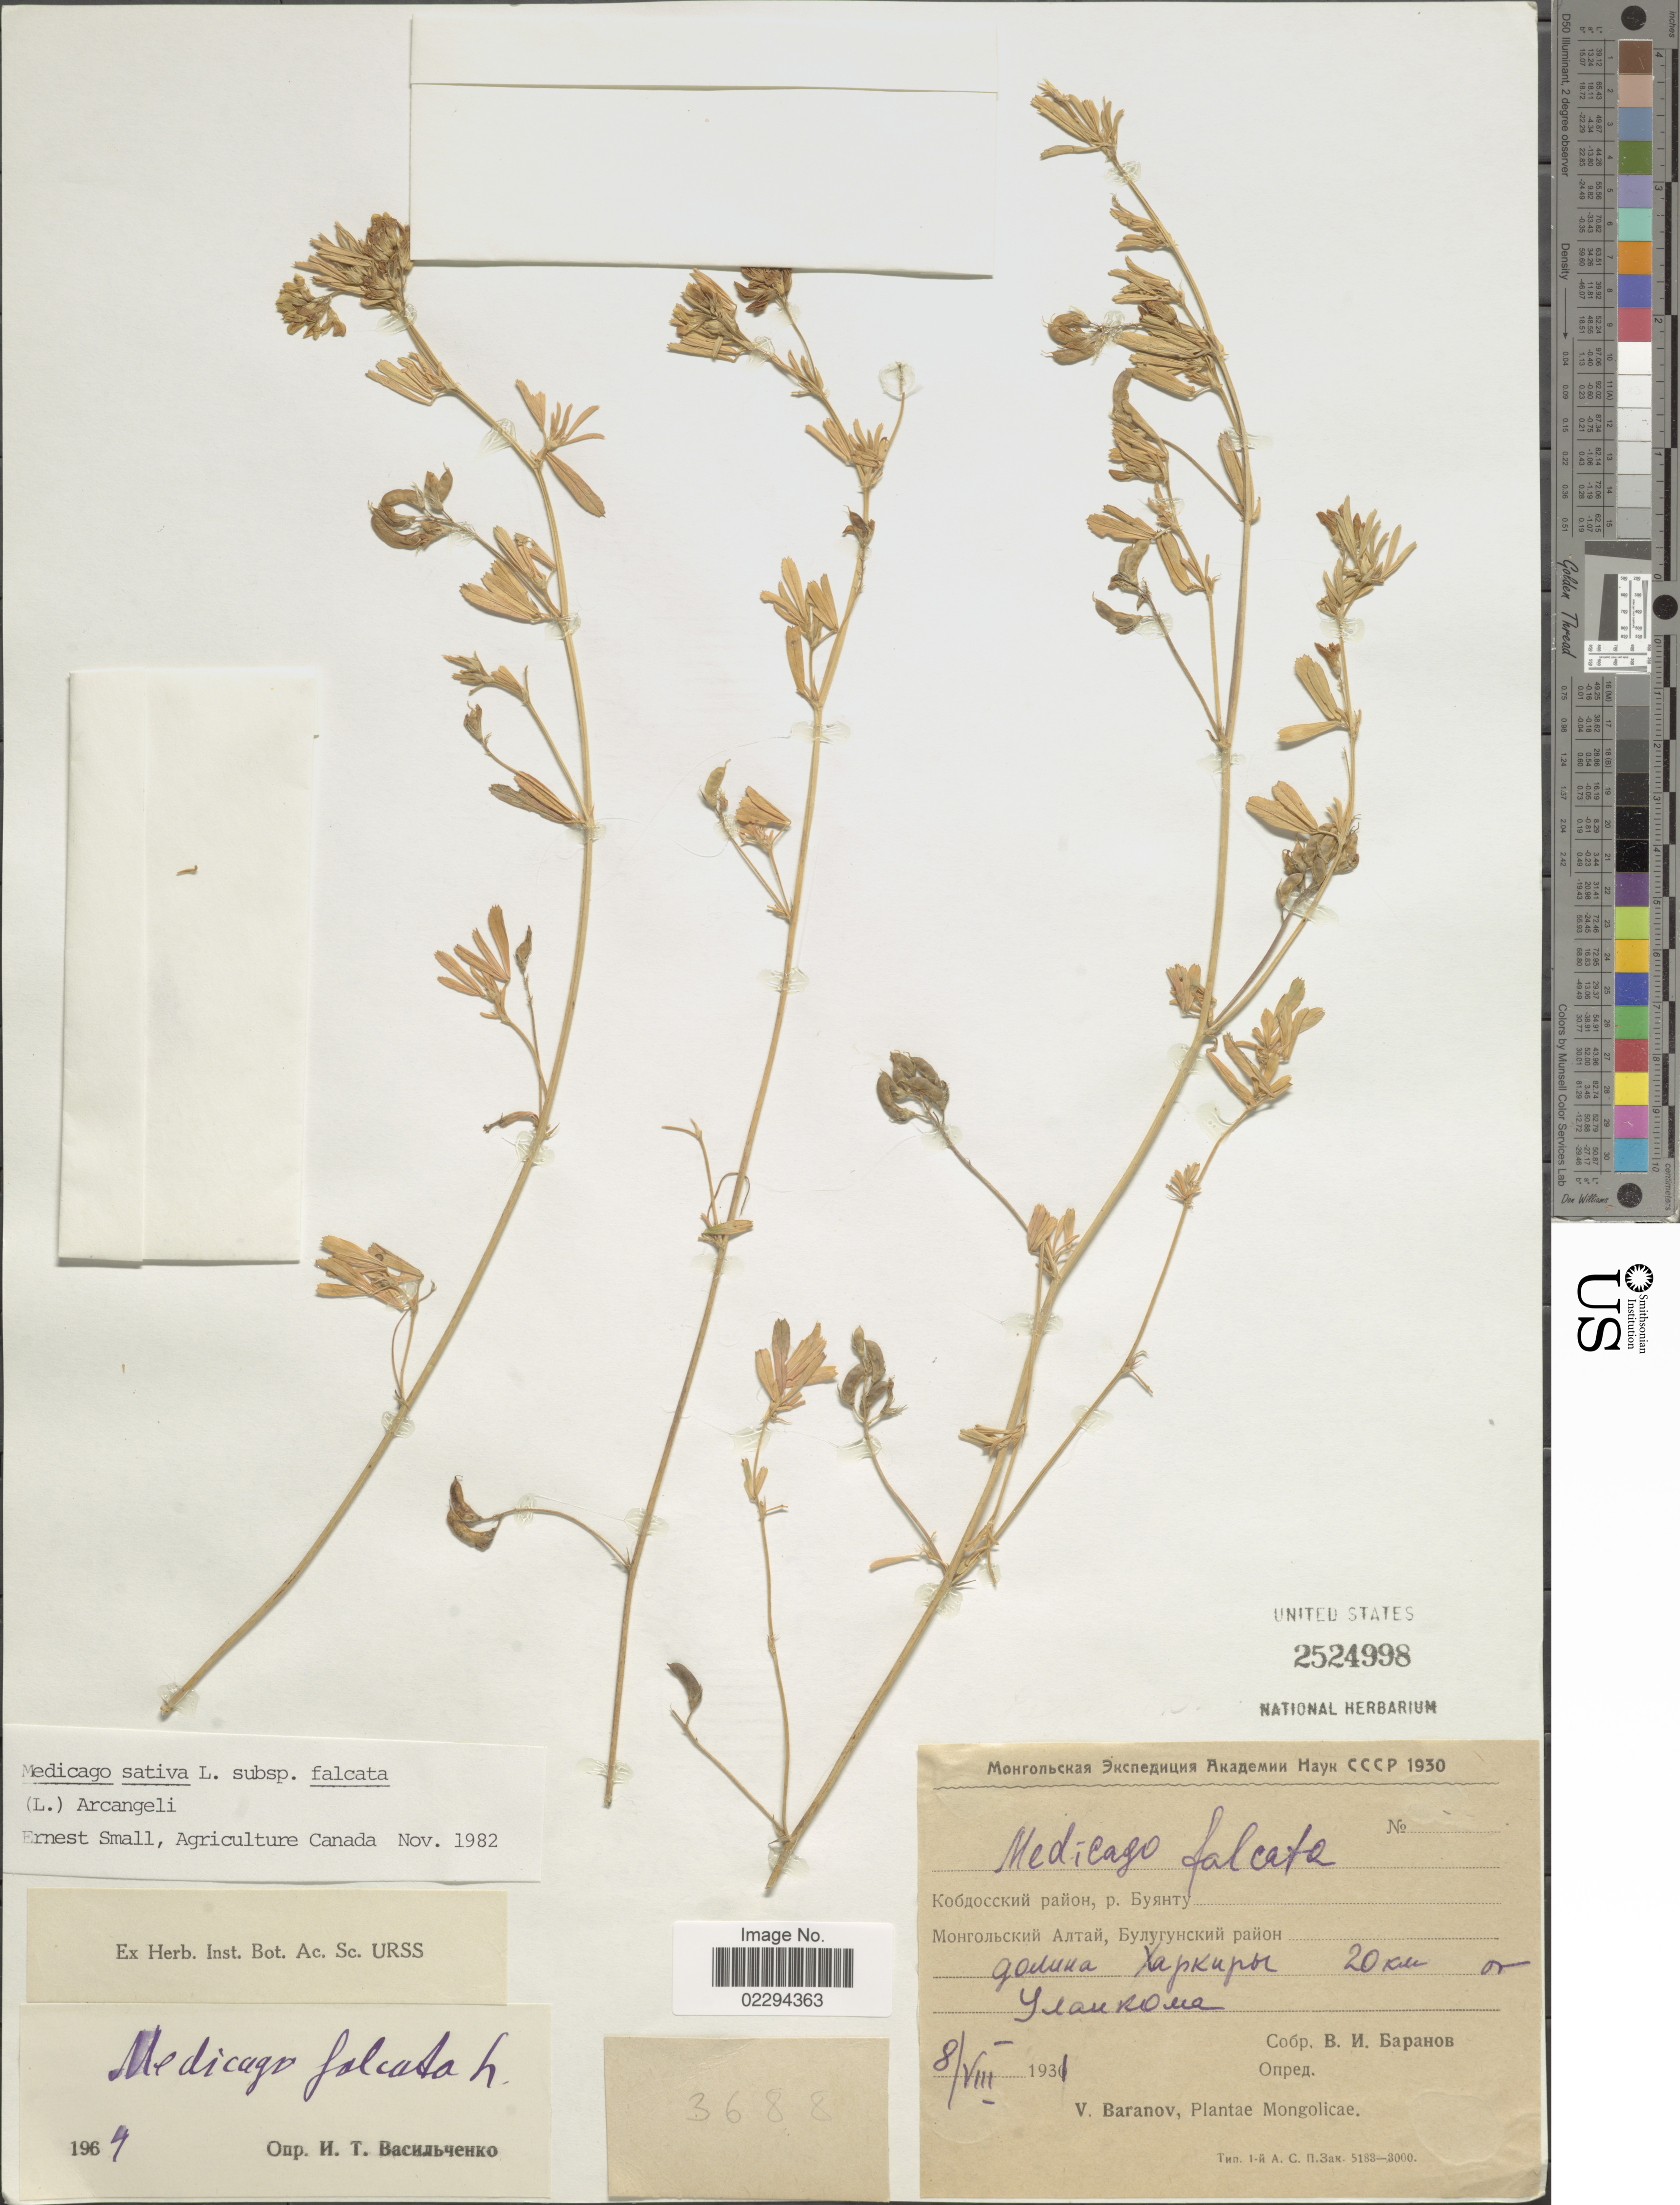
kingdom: Plantae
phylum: Tracheophyta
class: Magnoliopsida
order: Fabales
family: Fabaceae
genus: Medicago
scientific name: Medicago sativa subsp. falcata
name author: (L.) Arcang.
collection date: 1931-08-08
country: Mongolia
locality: Mongolicae.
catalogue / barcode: US 2524998